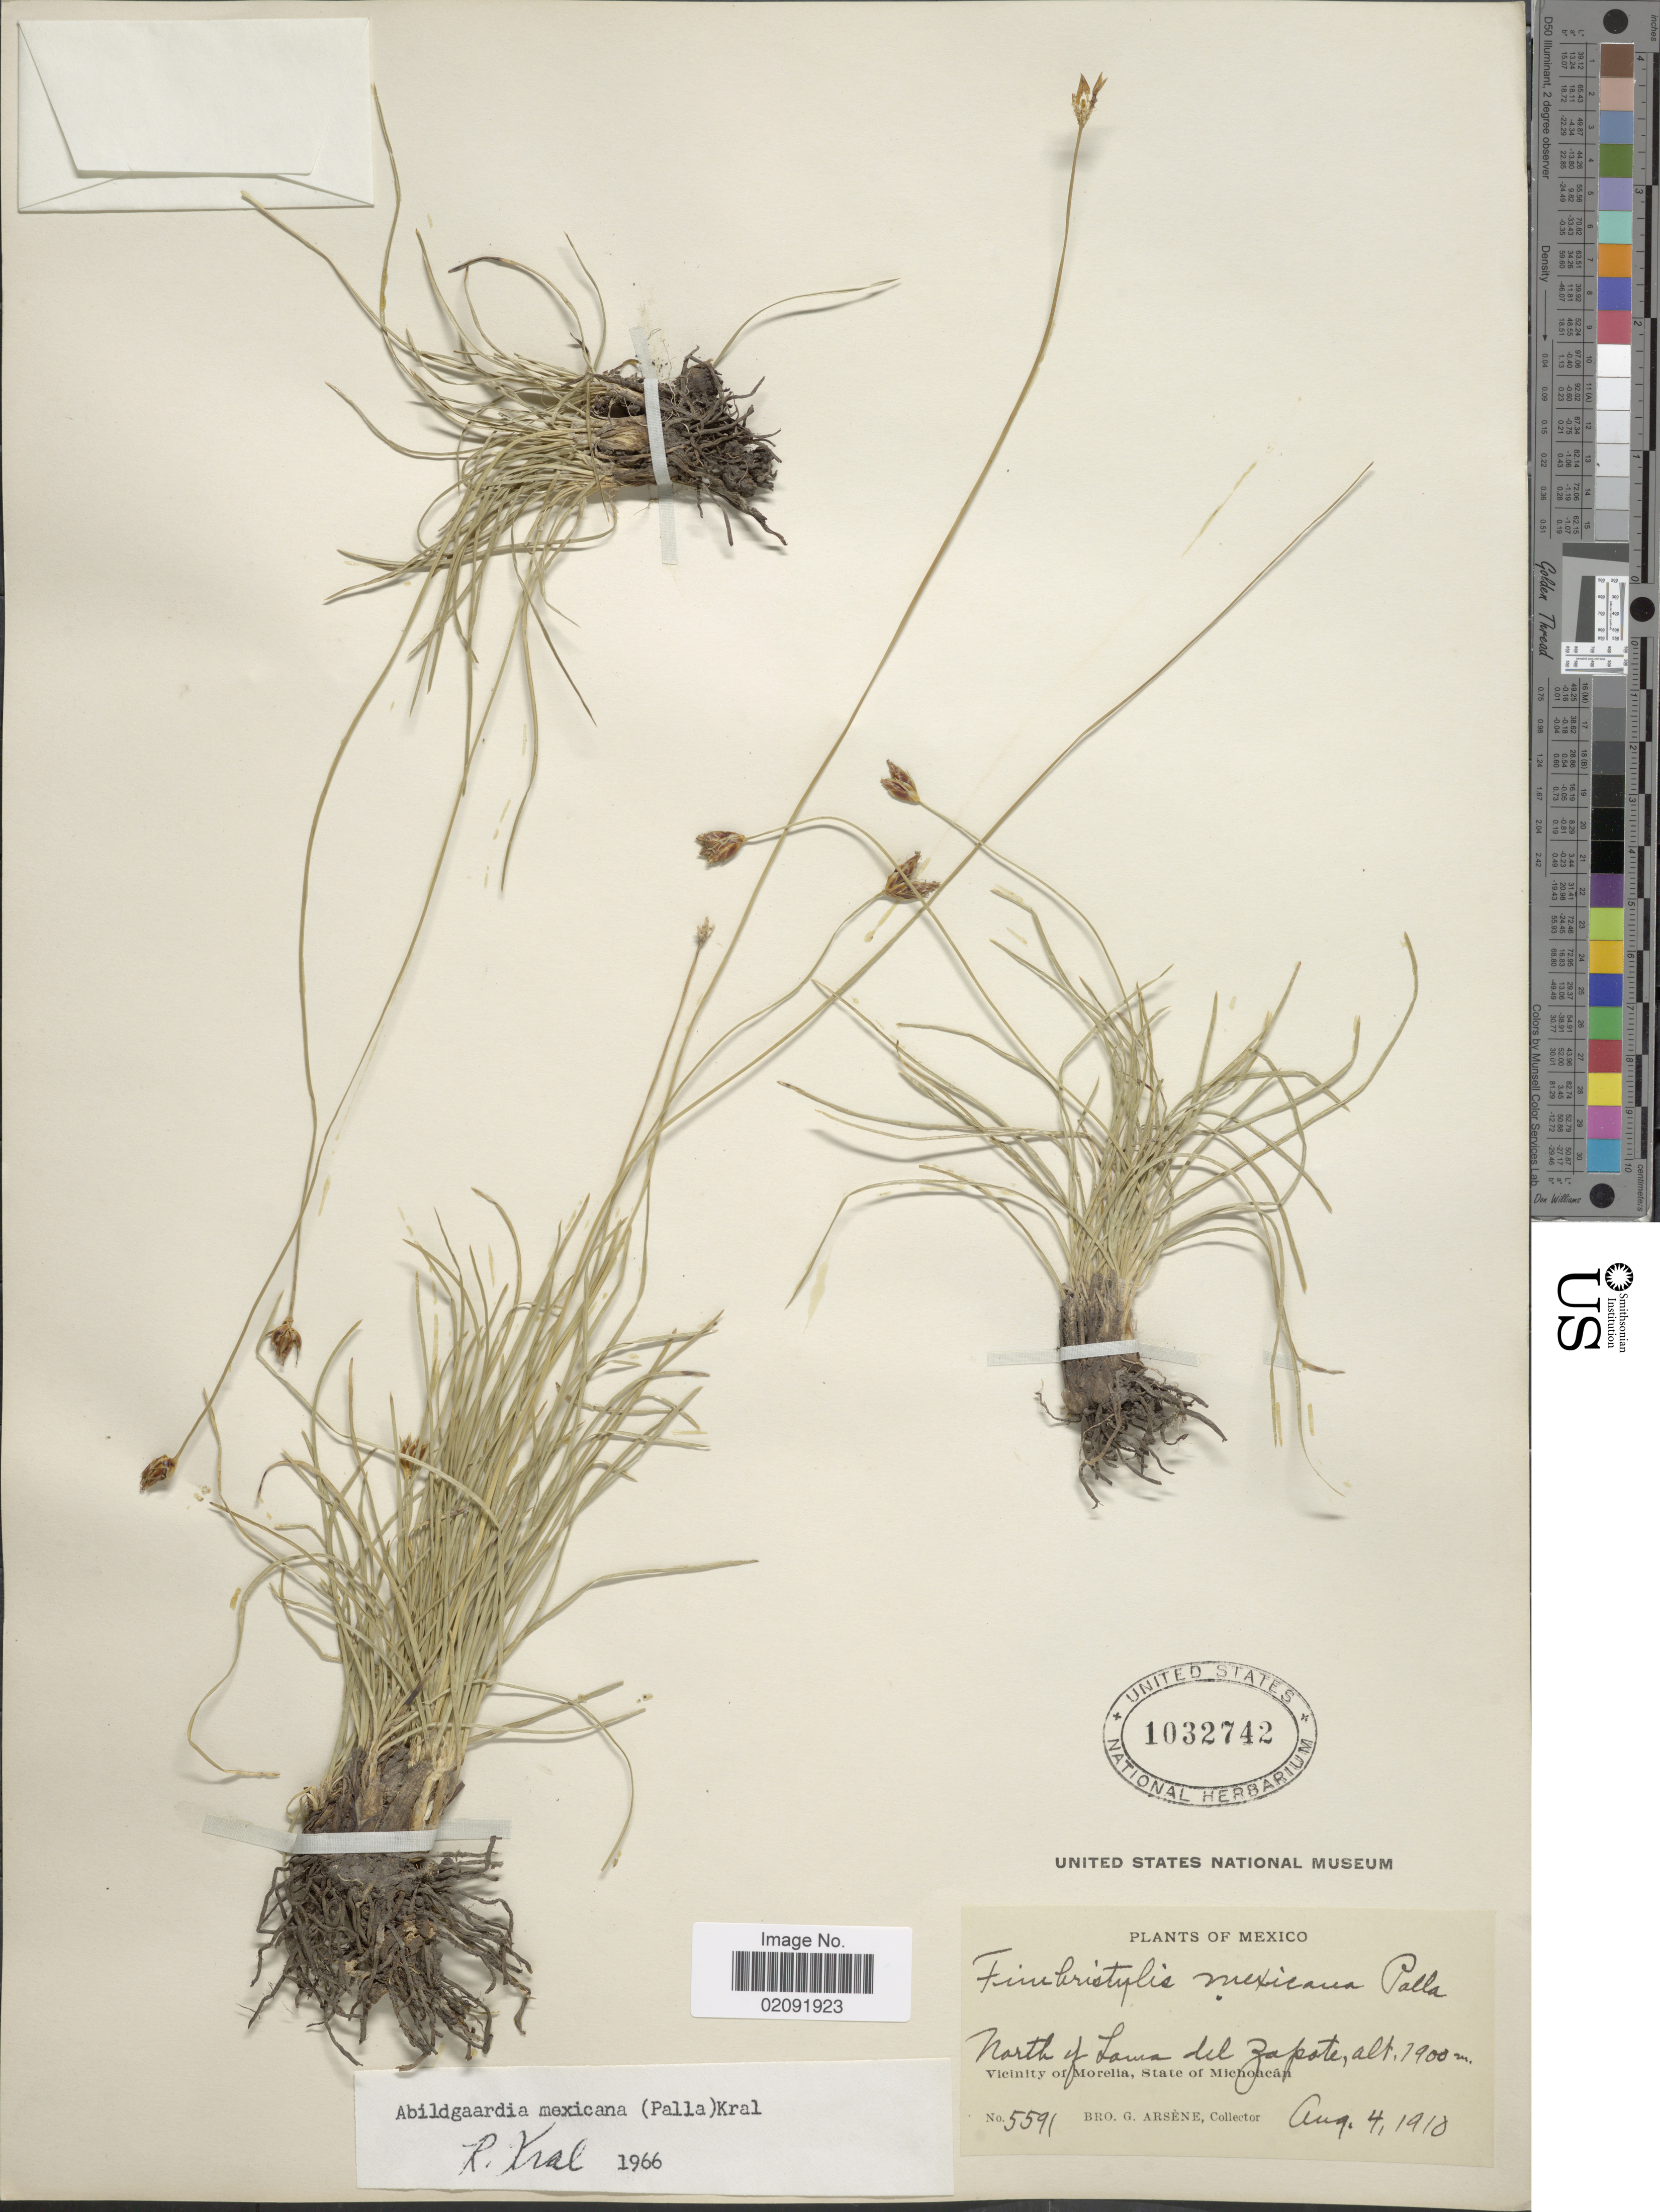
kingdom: Plantae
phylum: Tracheophyta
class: Liliopsida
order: Poales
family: Cyperaceae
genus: Abildgaardia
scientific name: Abildgaardia mexicana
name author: (Palla) Kral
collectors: Bro. G. Arsène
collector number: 5591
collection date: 1910-08-04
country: Mexico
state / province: Michoacán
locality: North of Loma del Zapote, Viicnity of Morelia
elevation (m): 1900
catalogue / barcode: US 1032742